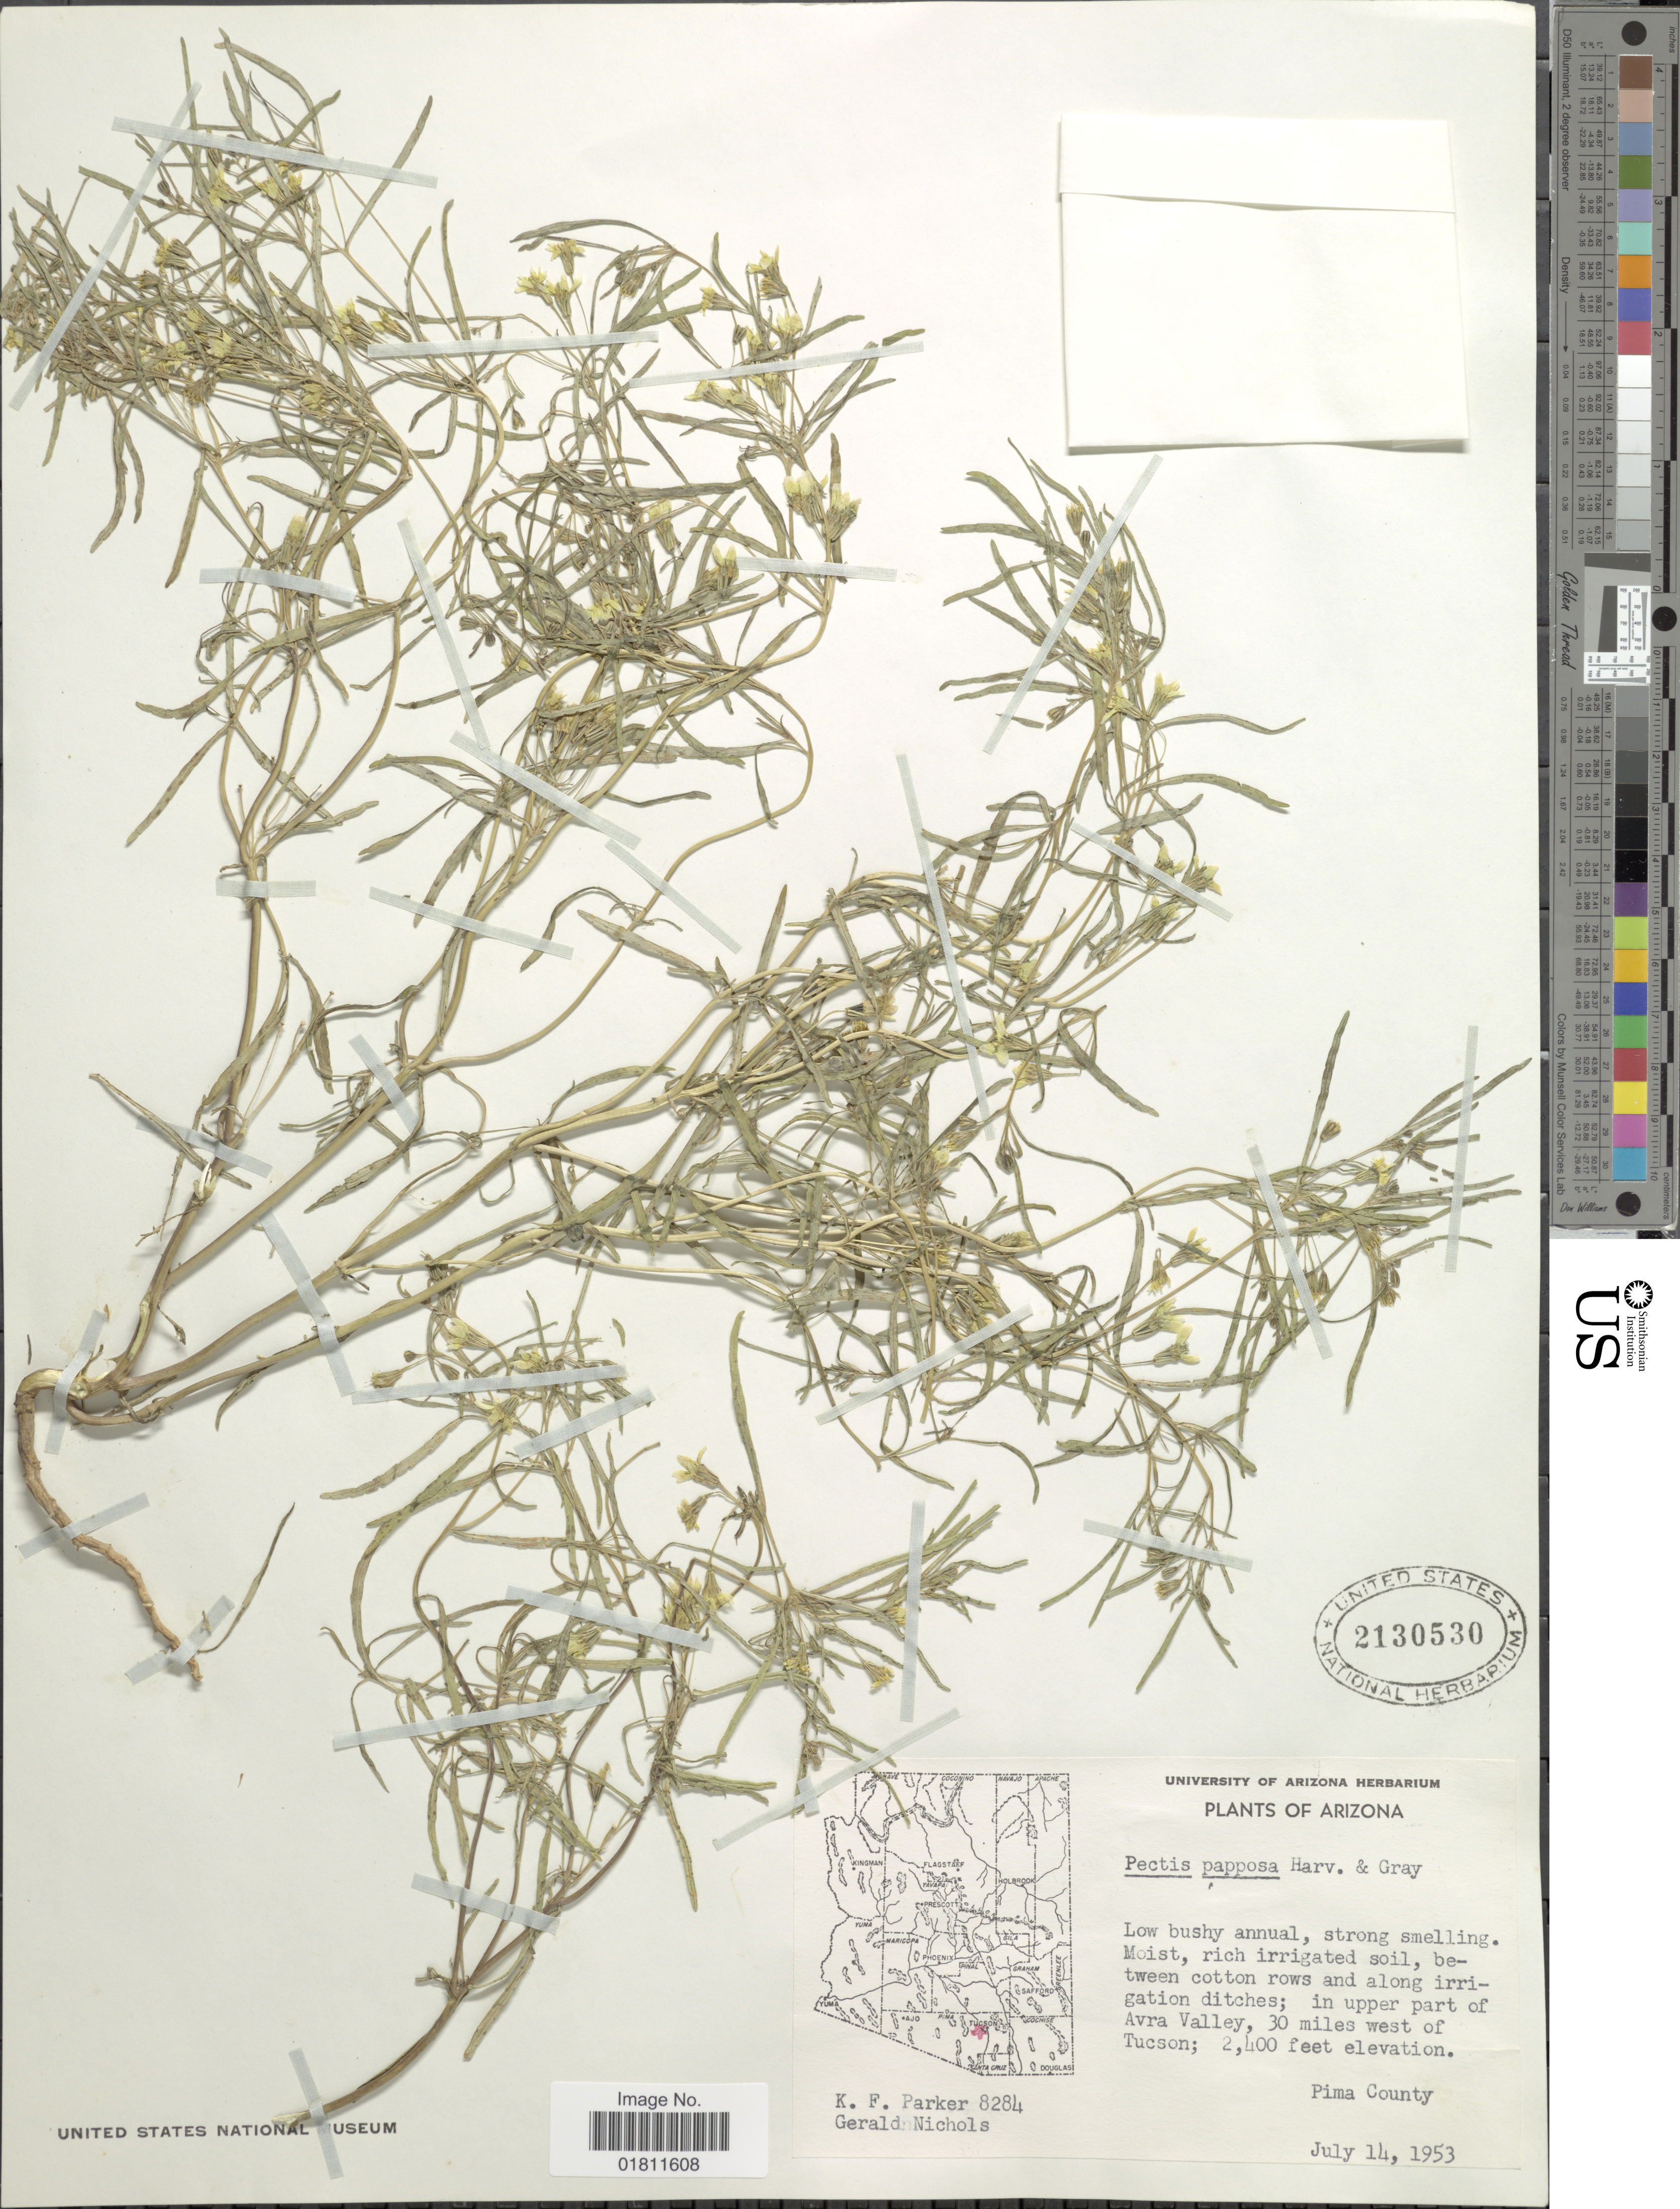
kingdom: Plantae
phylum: Tracheophyta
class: Magnoliopsida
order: Asterales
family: Asteraceae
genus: Pectis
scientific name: Pectis papposa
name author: Harv. & A. Gray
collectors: K. F. Parker & G. Nichols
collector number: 8284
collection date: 1953-07-14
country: United States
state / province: Arizona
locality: Arizona, In upper part of Avra Valley, 30 miles west of Tucson.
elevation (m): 732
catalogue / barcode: US 2130530